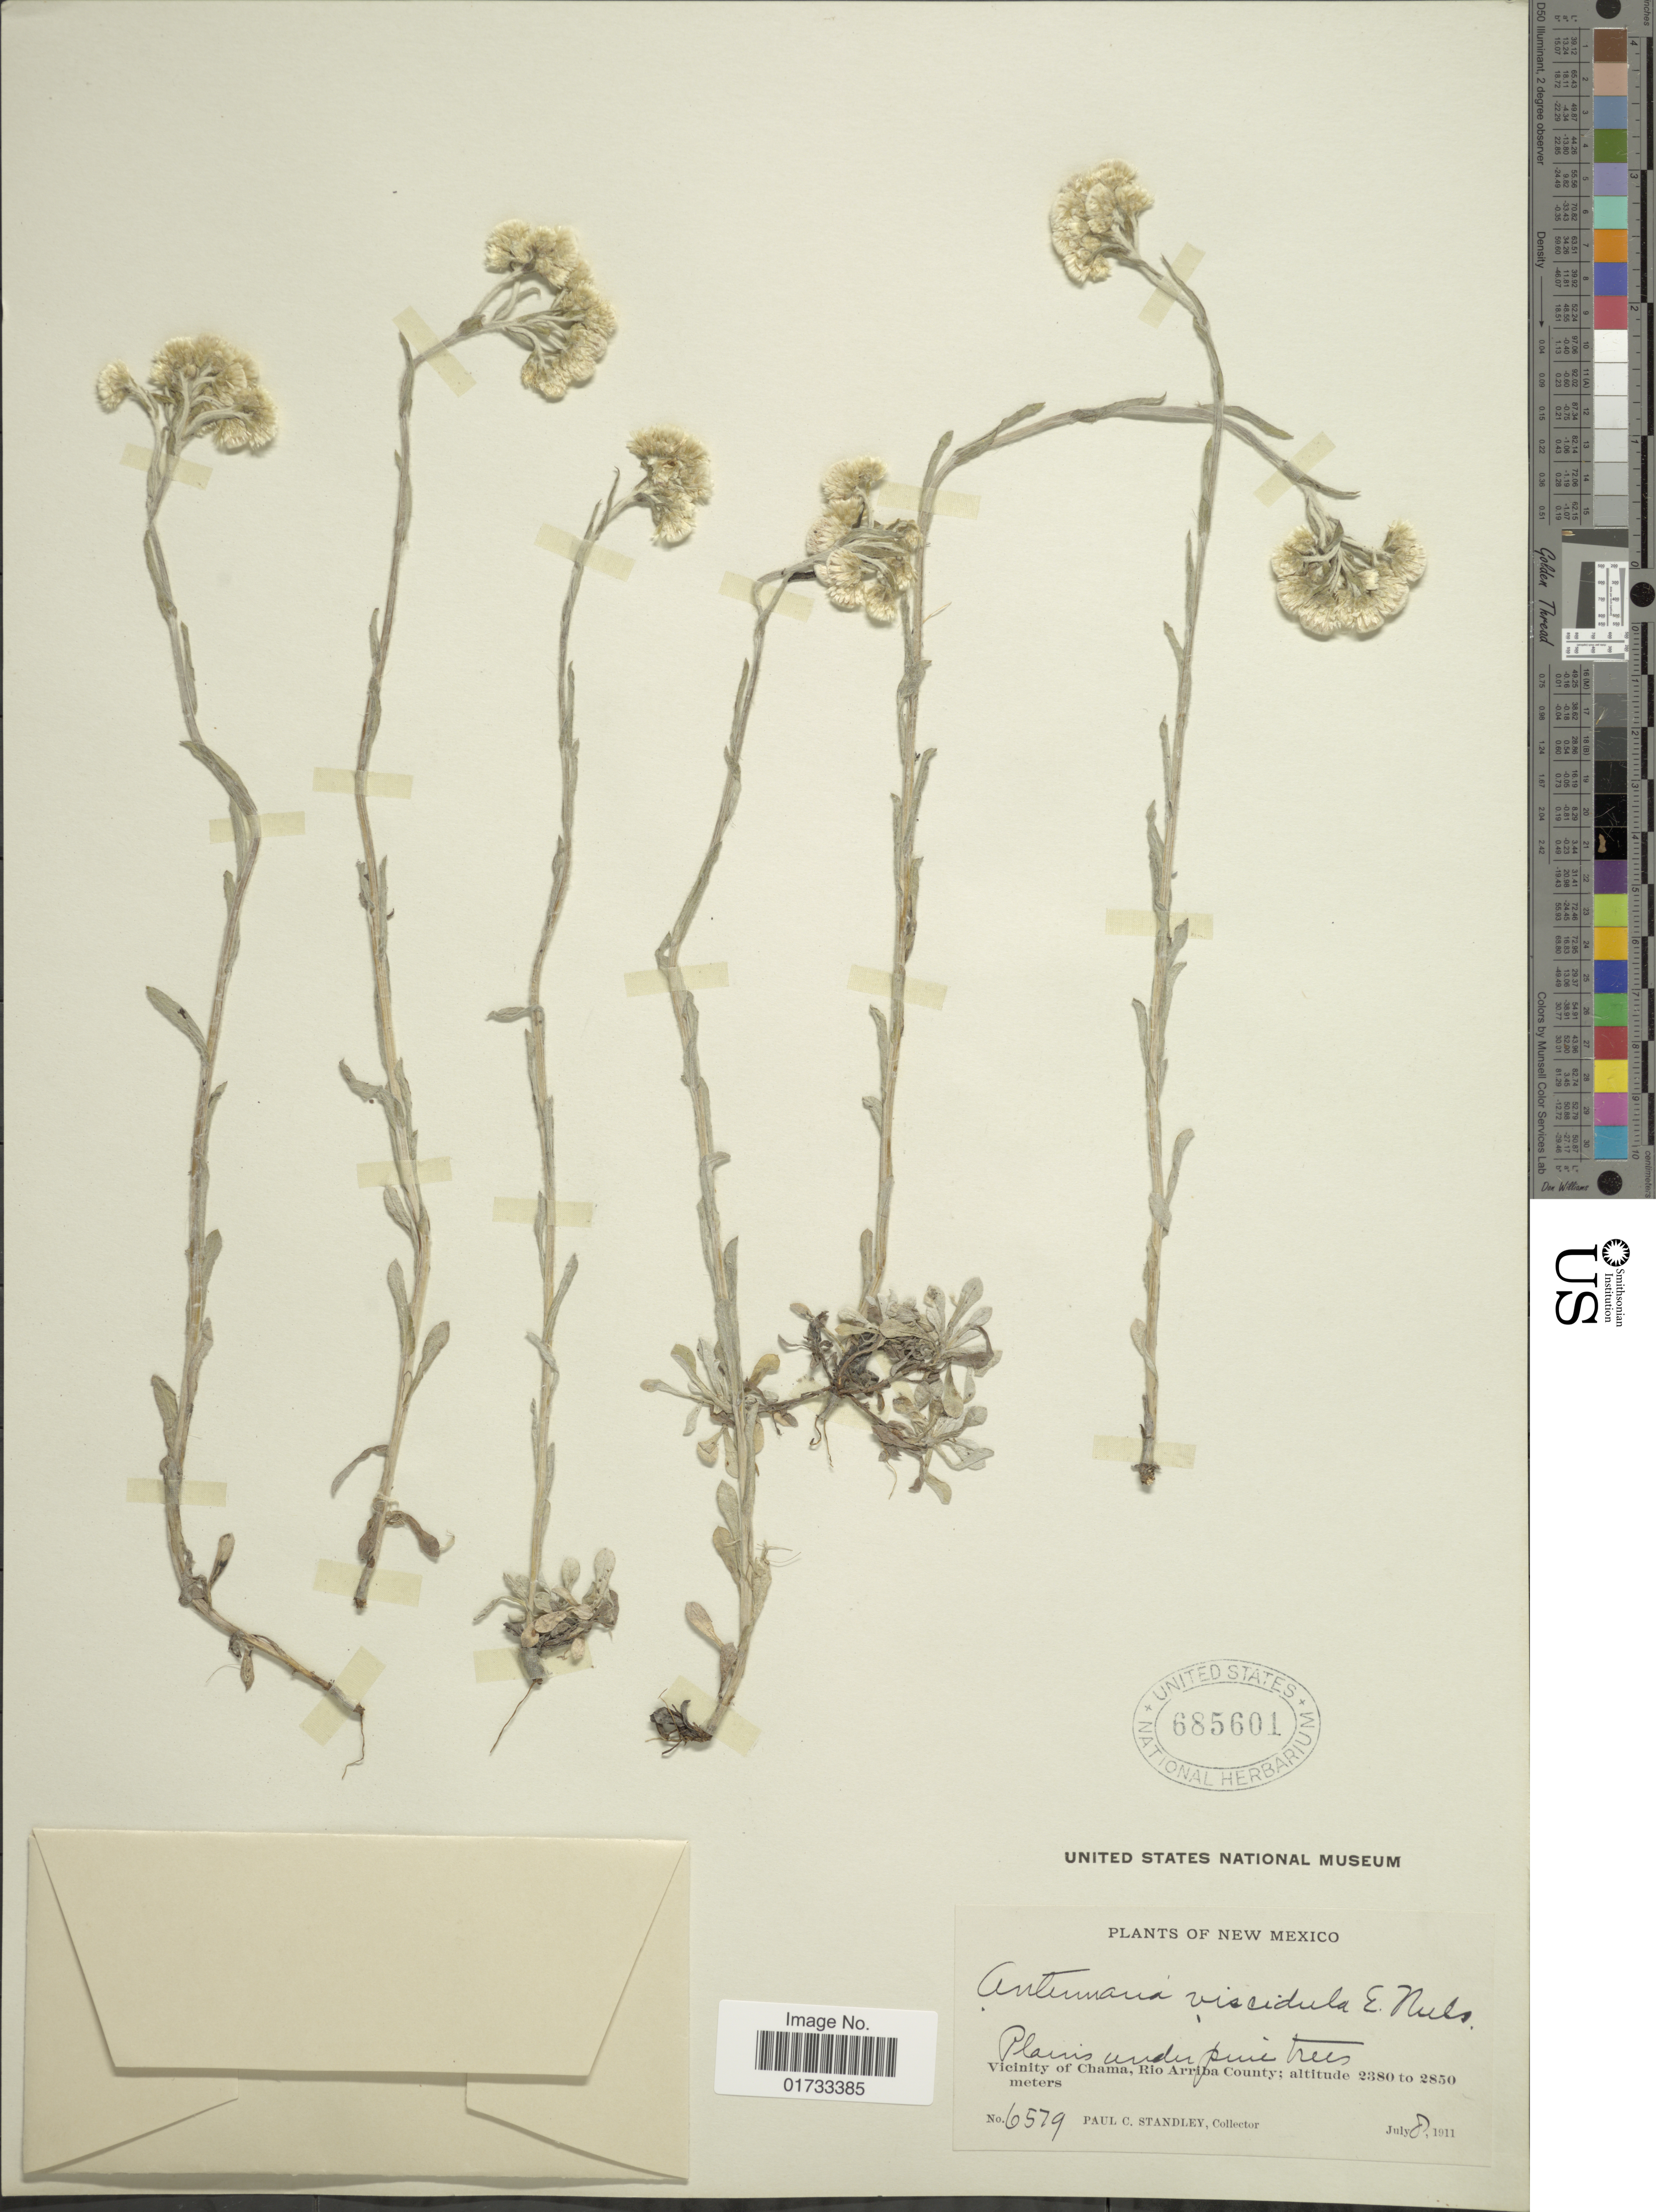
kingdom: Plantae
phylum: Tracheophyta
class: Magnoliopsida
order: Asterales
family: Asteraceae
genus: Antennaria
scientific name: Antennaria viscidula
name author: (E.E. Nelson) A. Nelson ex Rydb.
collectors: P. C. Standley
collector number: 6579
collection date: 1911-07-08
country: United States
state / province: New Mexico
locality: Vicinity of Chama, Rio Arriba County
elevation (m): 2380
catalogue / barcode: US 685601